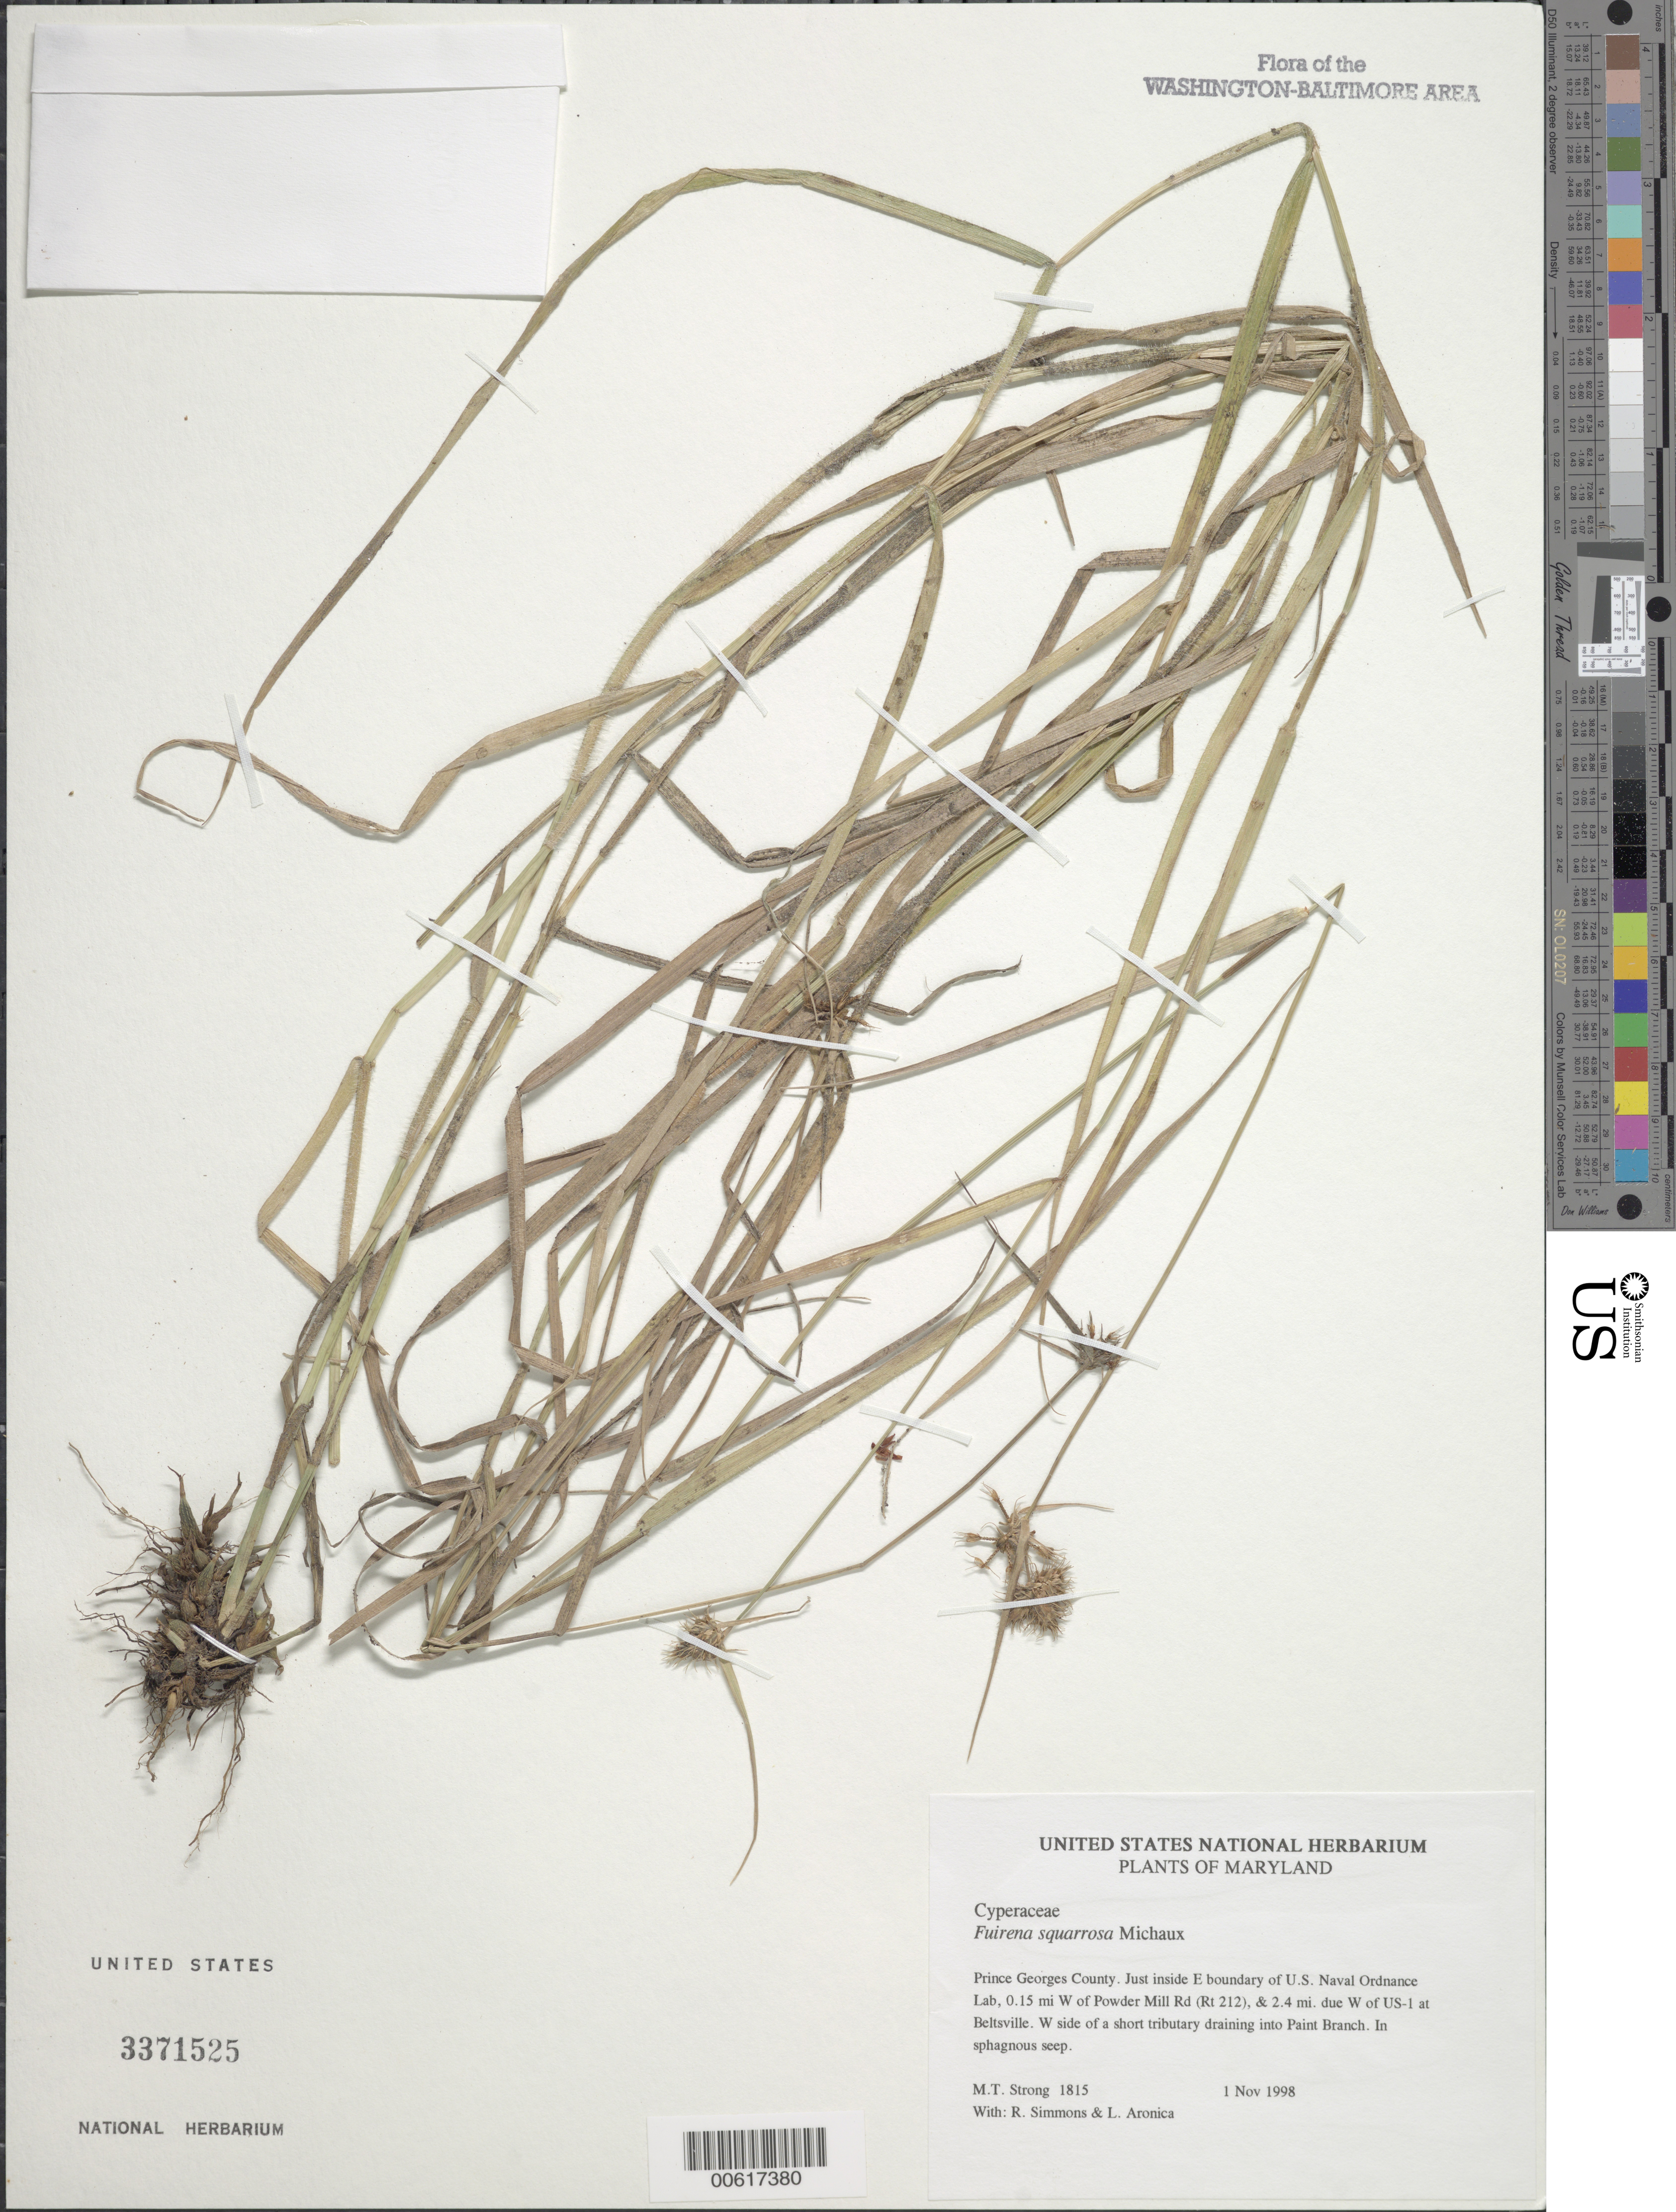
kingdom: Plantae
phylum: Tracheophyta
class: Liliopsida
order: Poales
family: Cyperaceae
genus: Fuirena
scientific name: Fuirena squarrosa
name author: Michx.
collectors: M. T. Strong, R. Simmons & L. Aronica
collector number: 1815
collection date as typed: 01 Nov 1998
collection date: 1998-11-01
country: United States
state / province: Maryland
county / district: Prince George's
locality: Just inside E boundary of U.S. Naval Ordnance Lab, 0.15 mi W of Powder Mill Rd (Rt 212), & 2.4 mi. due W of US-1 at Beltsville.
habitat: W side of a short tributary draining into Paint Branch. In sphagnous seep.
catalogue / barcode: US 3371525